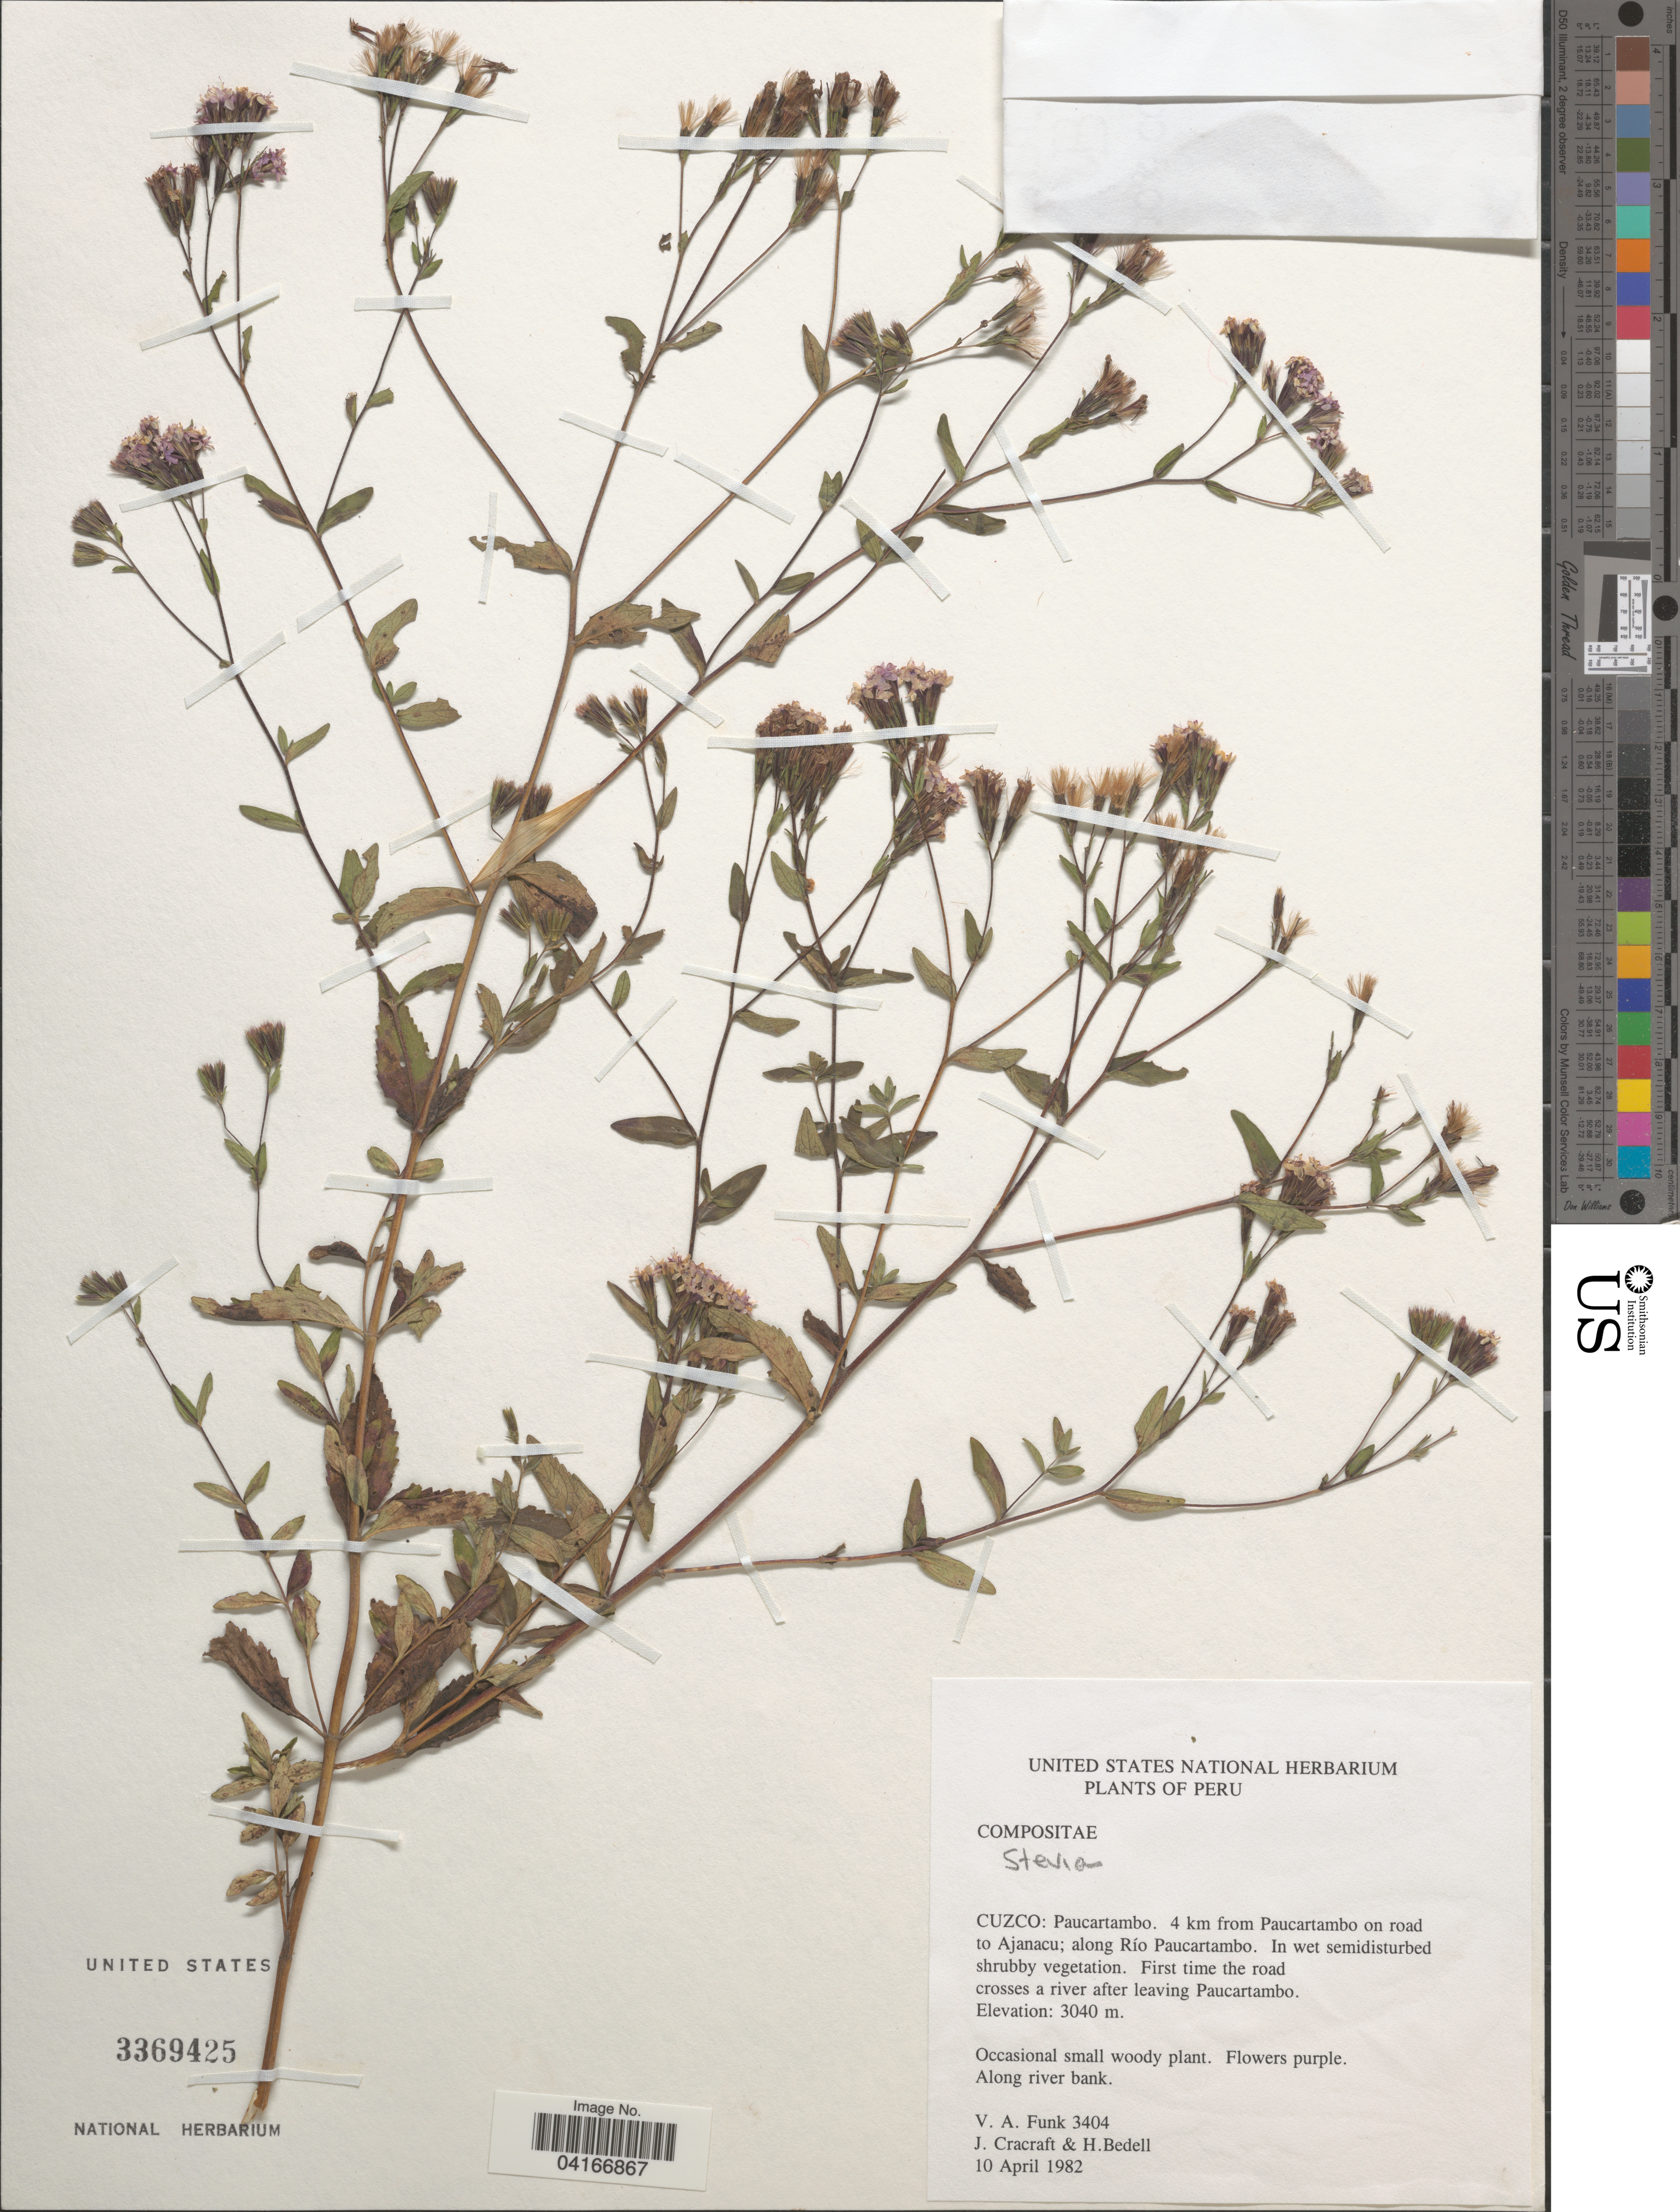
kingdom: Plantae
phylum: Tracheophyta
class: Magnoliopsida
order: Asterales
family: Asteraceae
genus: Stevia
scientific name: Stevia sp.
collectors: V. Funk, J. L. Cracraft & H. Bedell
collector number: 3404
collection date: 1982-04-10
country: Peru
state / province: Cusco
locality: Cuzco: Paucartambo. 4 km from Paucartambo on road to Ajanacu; along Río Paucartambo. First time the road crosses a river leaving Paucartambo.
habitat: Along river bank.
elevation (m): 3040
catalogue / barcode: US 3369425